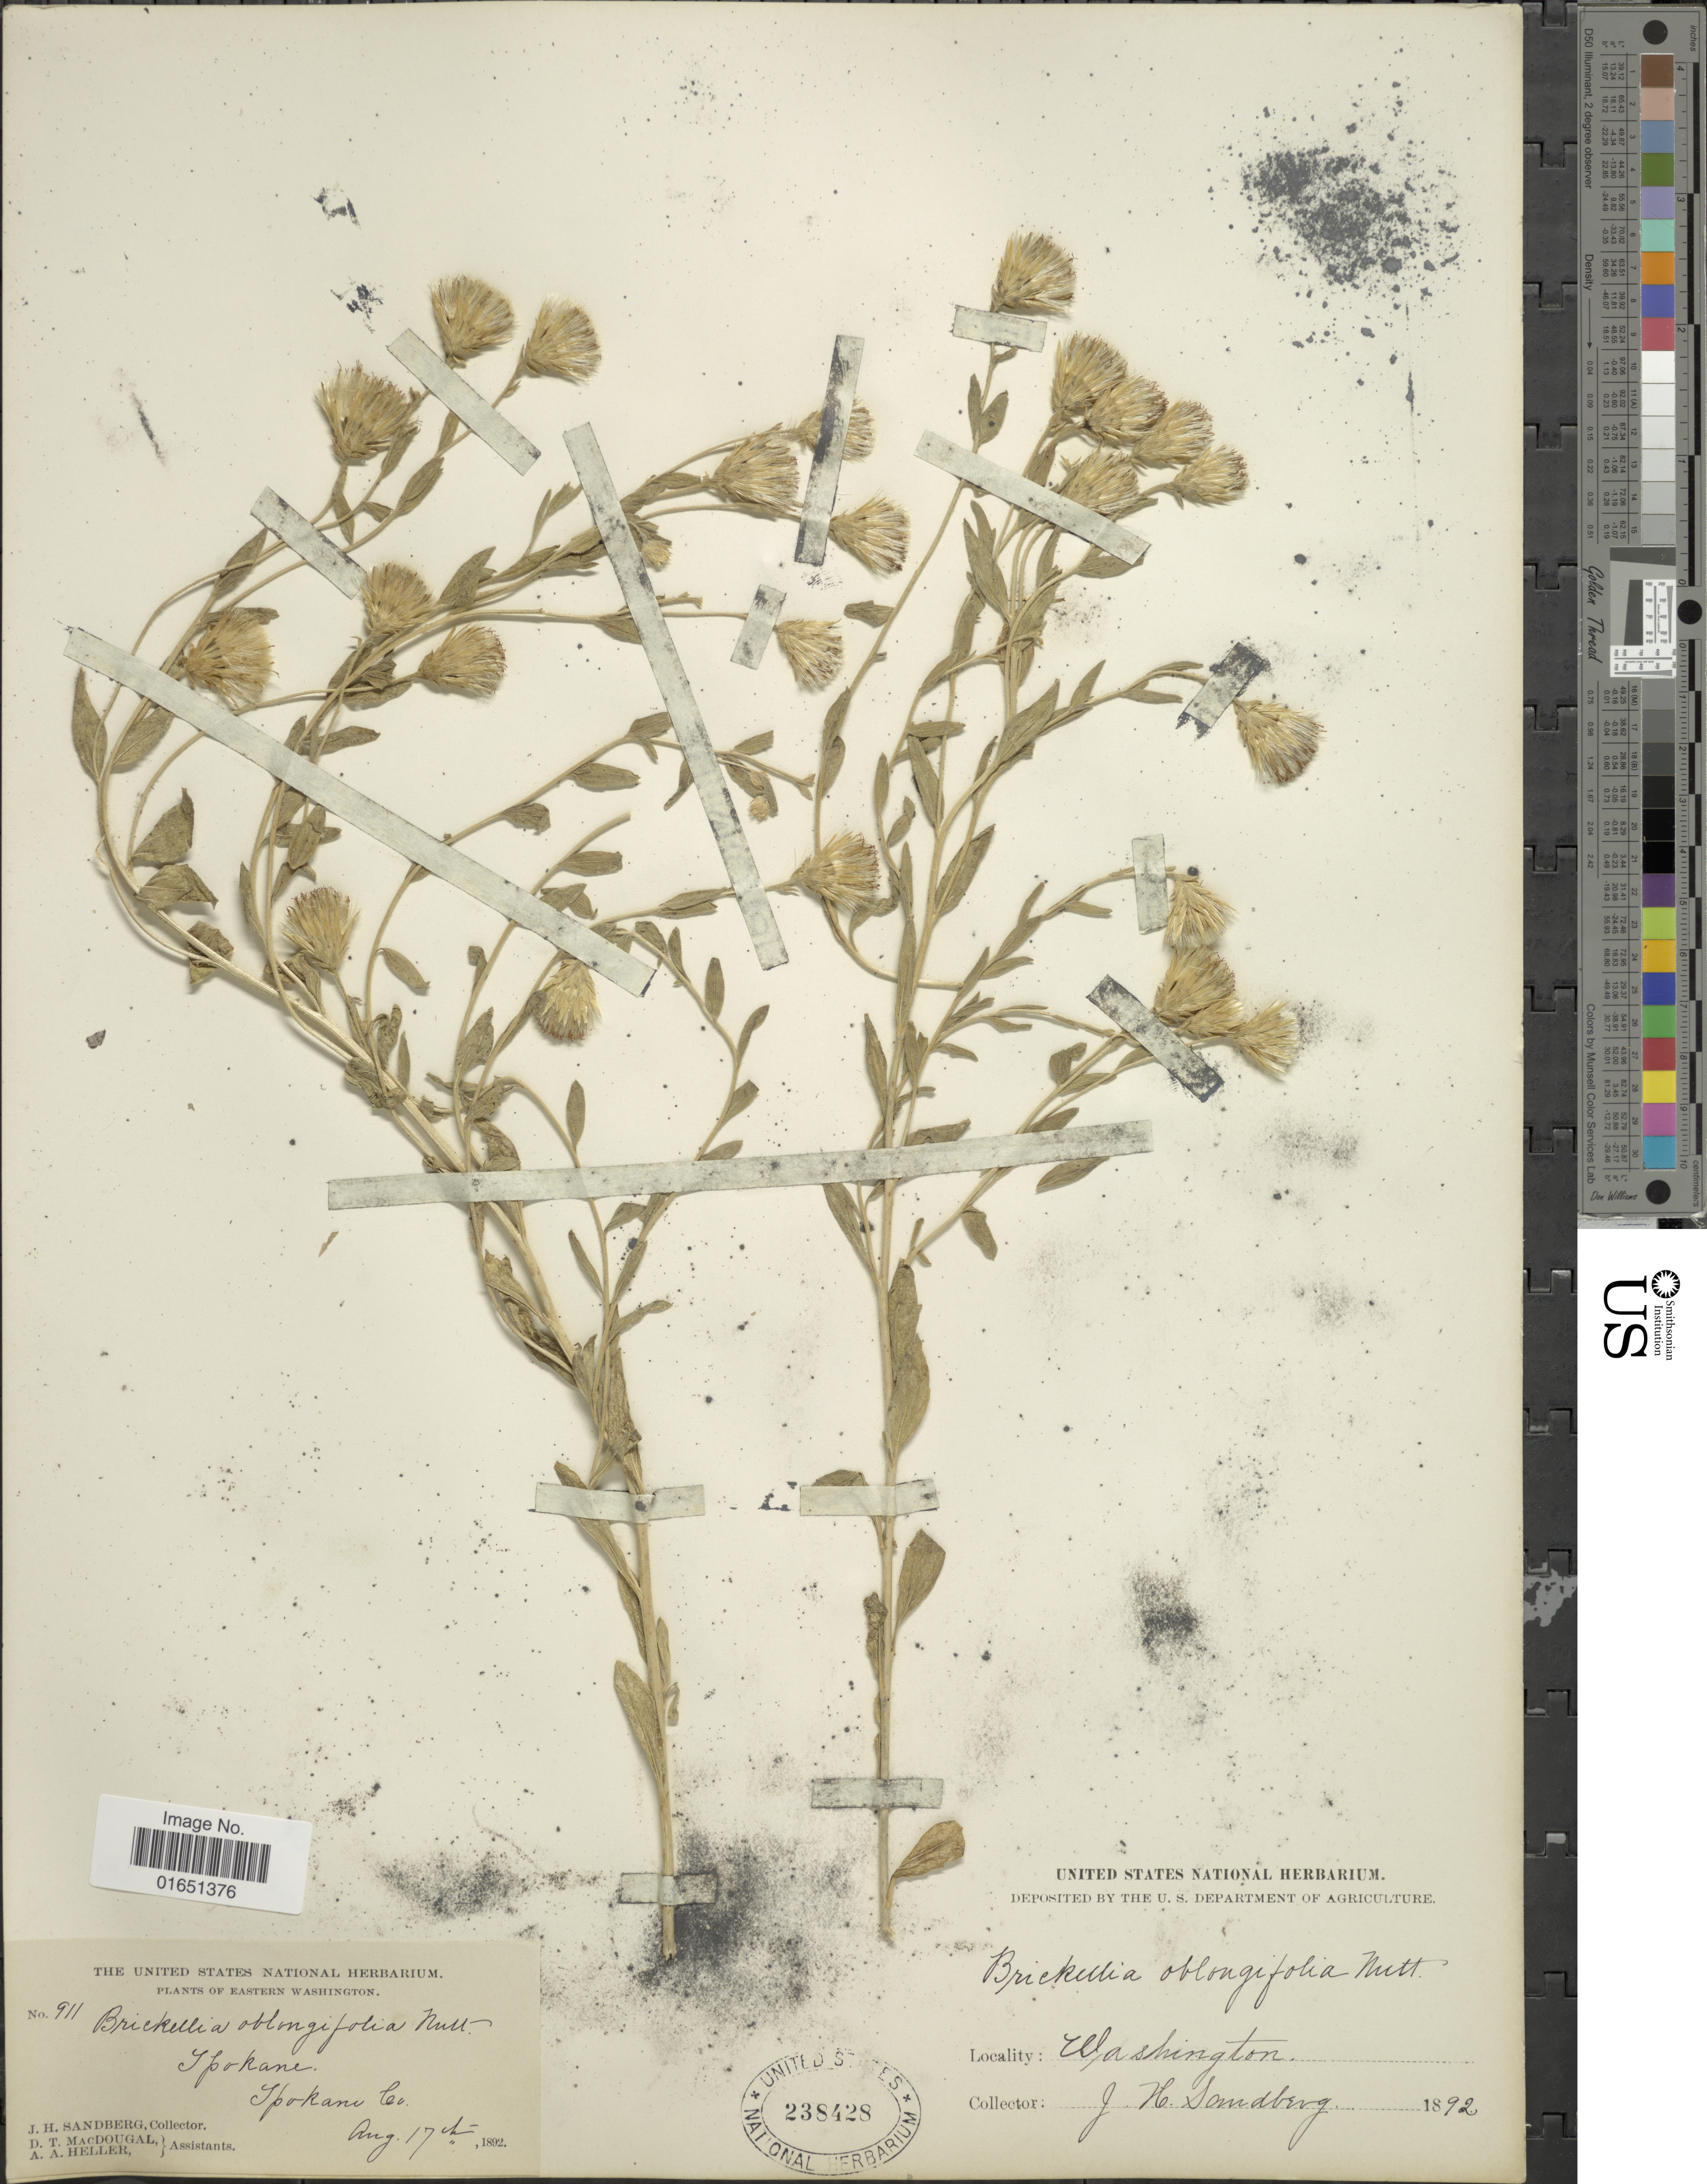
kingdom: Plantae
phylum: Tracheophyta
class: Magnoliopsida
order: Asterales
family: Asteraceae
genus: Brickellia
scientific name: Brickellia oblongifolia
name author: Nutt.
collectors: J. H. Sandberg, D. T. MacDougal & A. A. Heller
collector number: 911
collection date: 1892-08-17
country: United States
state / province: Washington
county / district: Spokane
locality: Eastern Washington, Ipokane, Ipokane Co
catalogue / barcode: US 238428